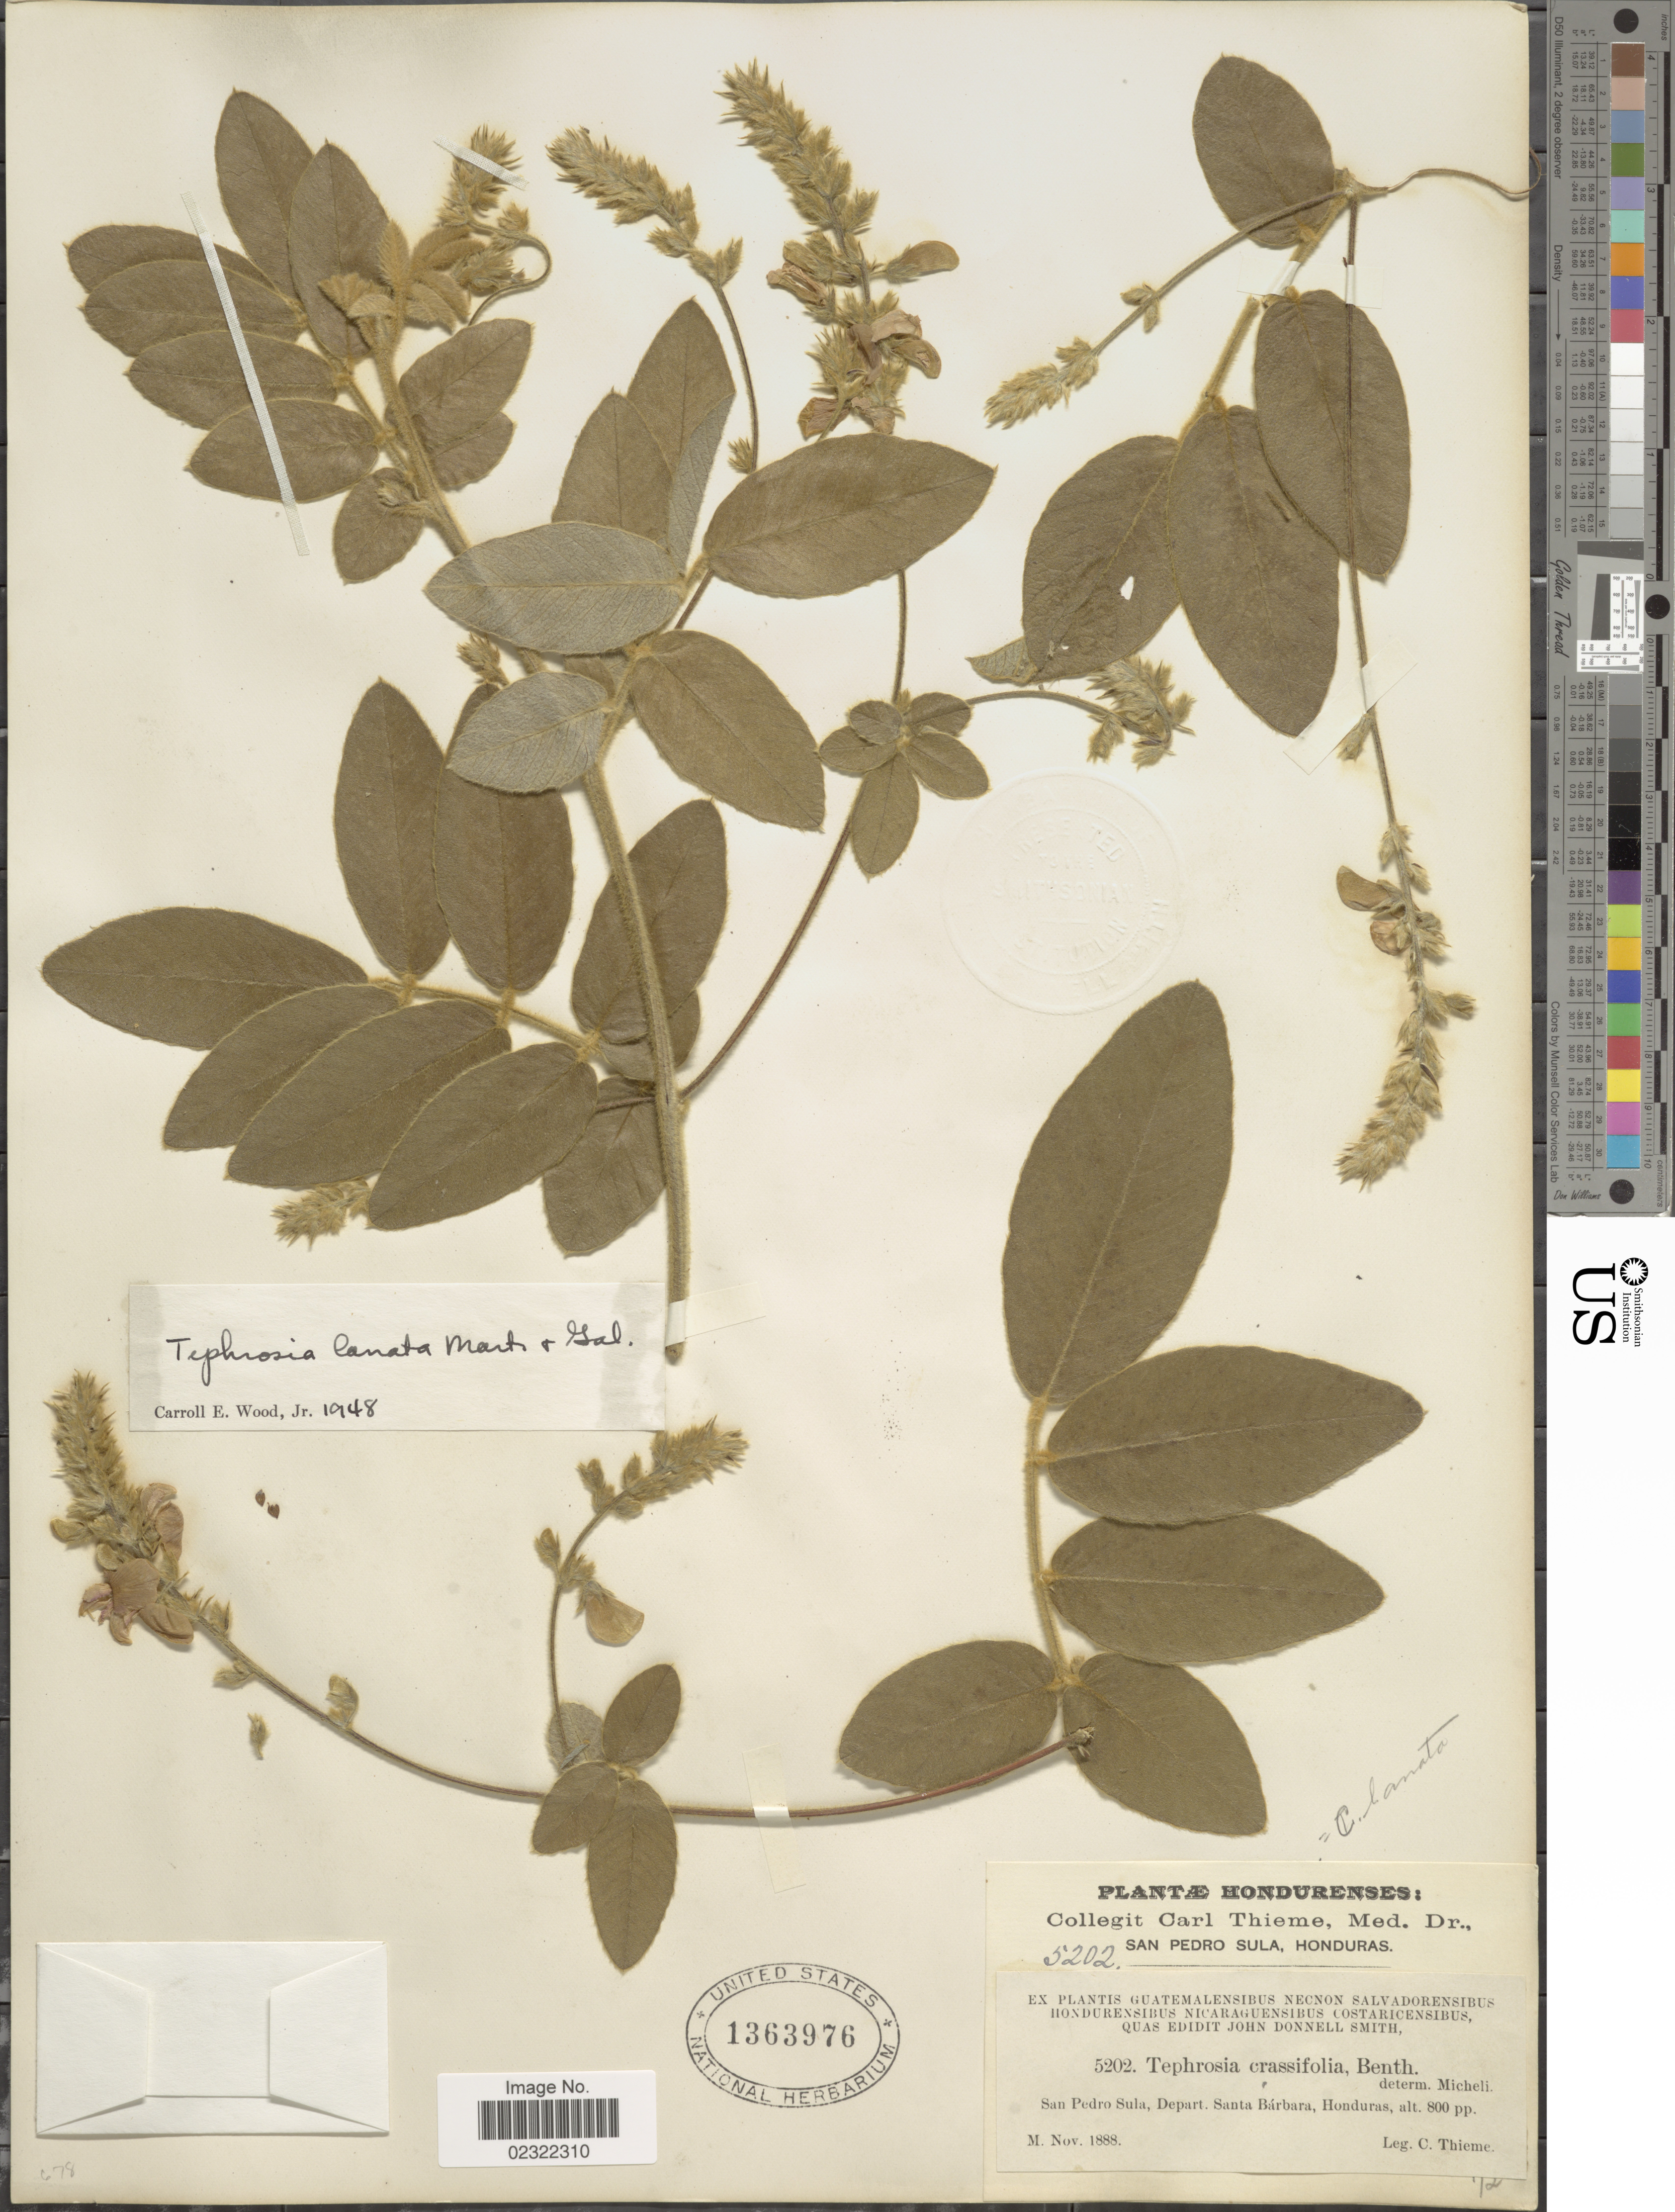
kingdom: Plantae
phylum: Tracheophyta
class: Magnoliopsida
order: Fabales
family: Fabaceae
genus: Tephrosia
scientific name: Tephrosia lanata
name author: M. Martens & Galeotti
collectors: C. Thieme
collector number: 5202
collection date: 1888-11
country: Honduras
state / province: Santa Bárbara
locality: San Pedro Sula, Depart. Santa Barbara, Honduras.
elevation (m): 244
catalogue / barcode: US 1363976